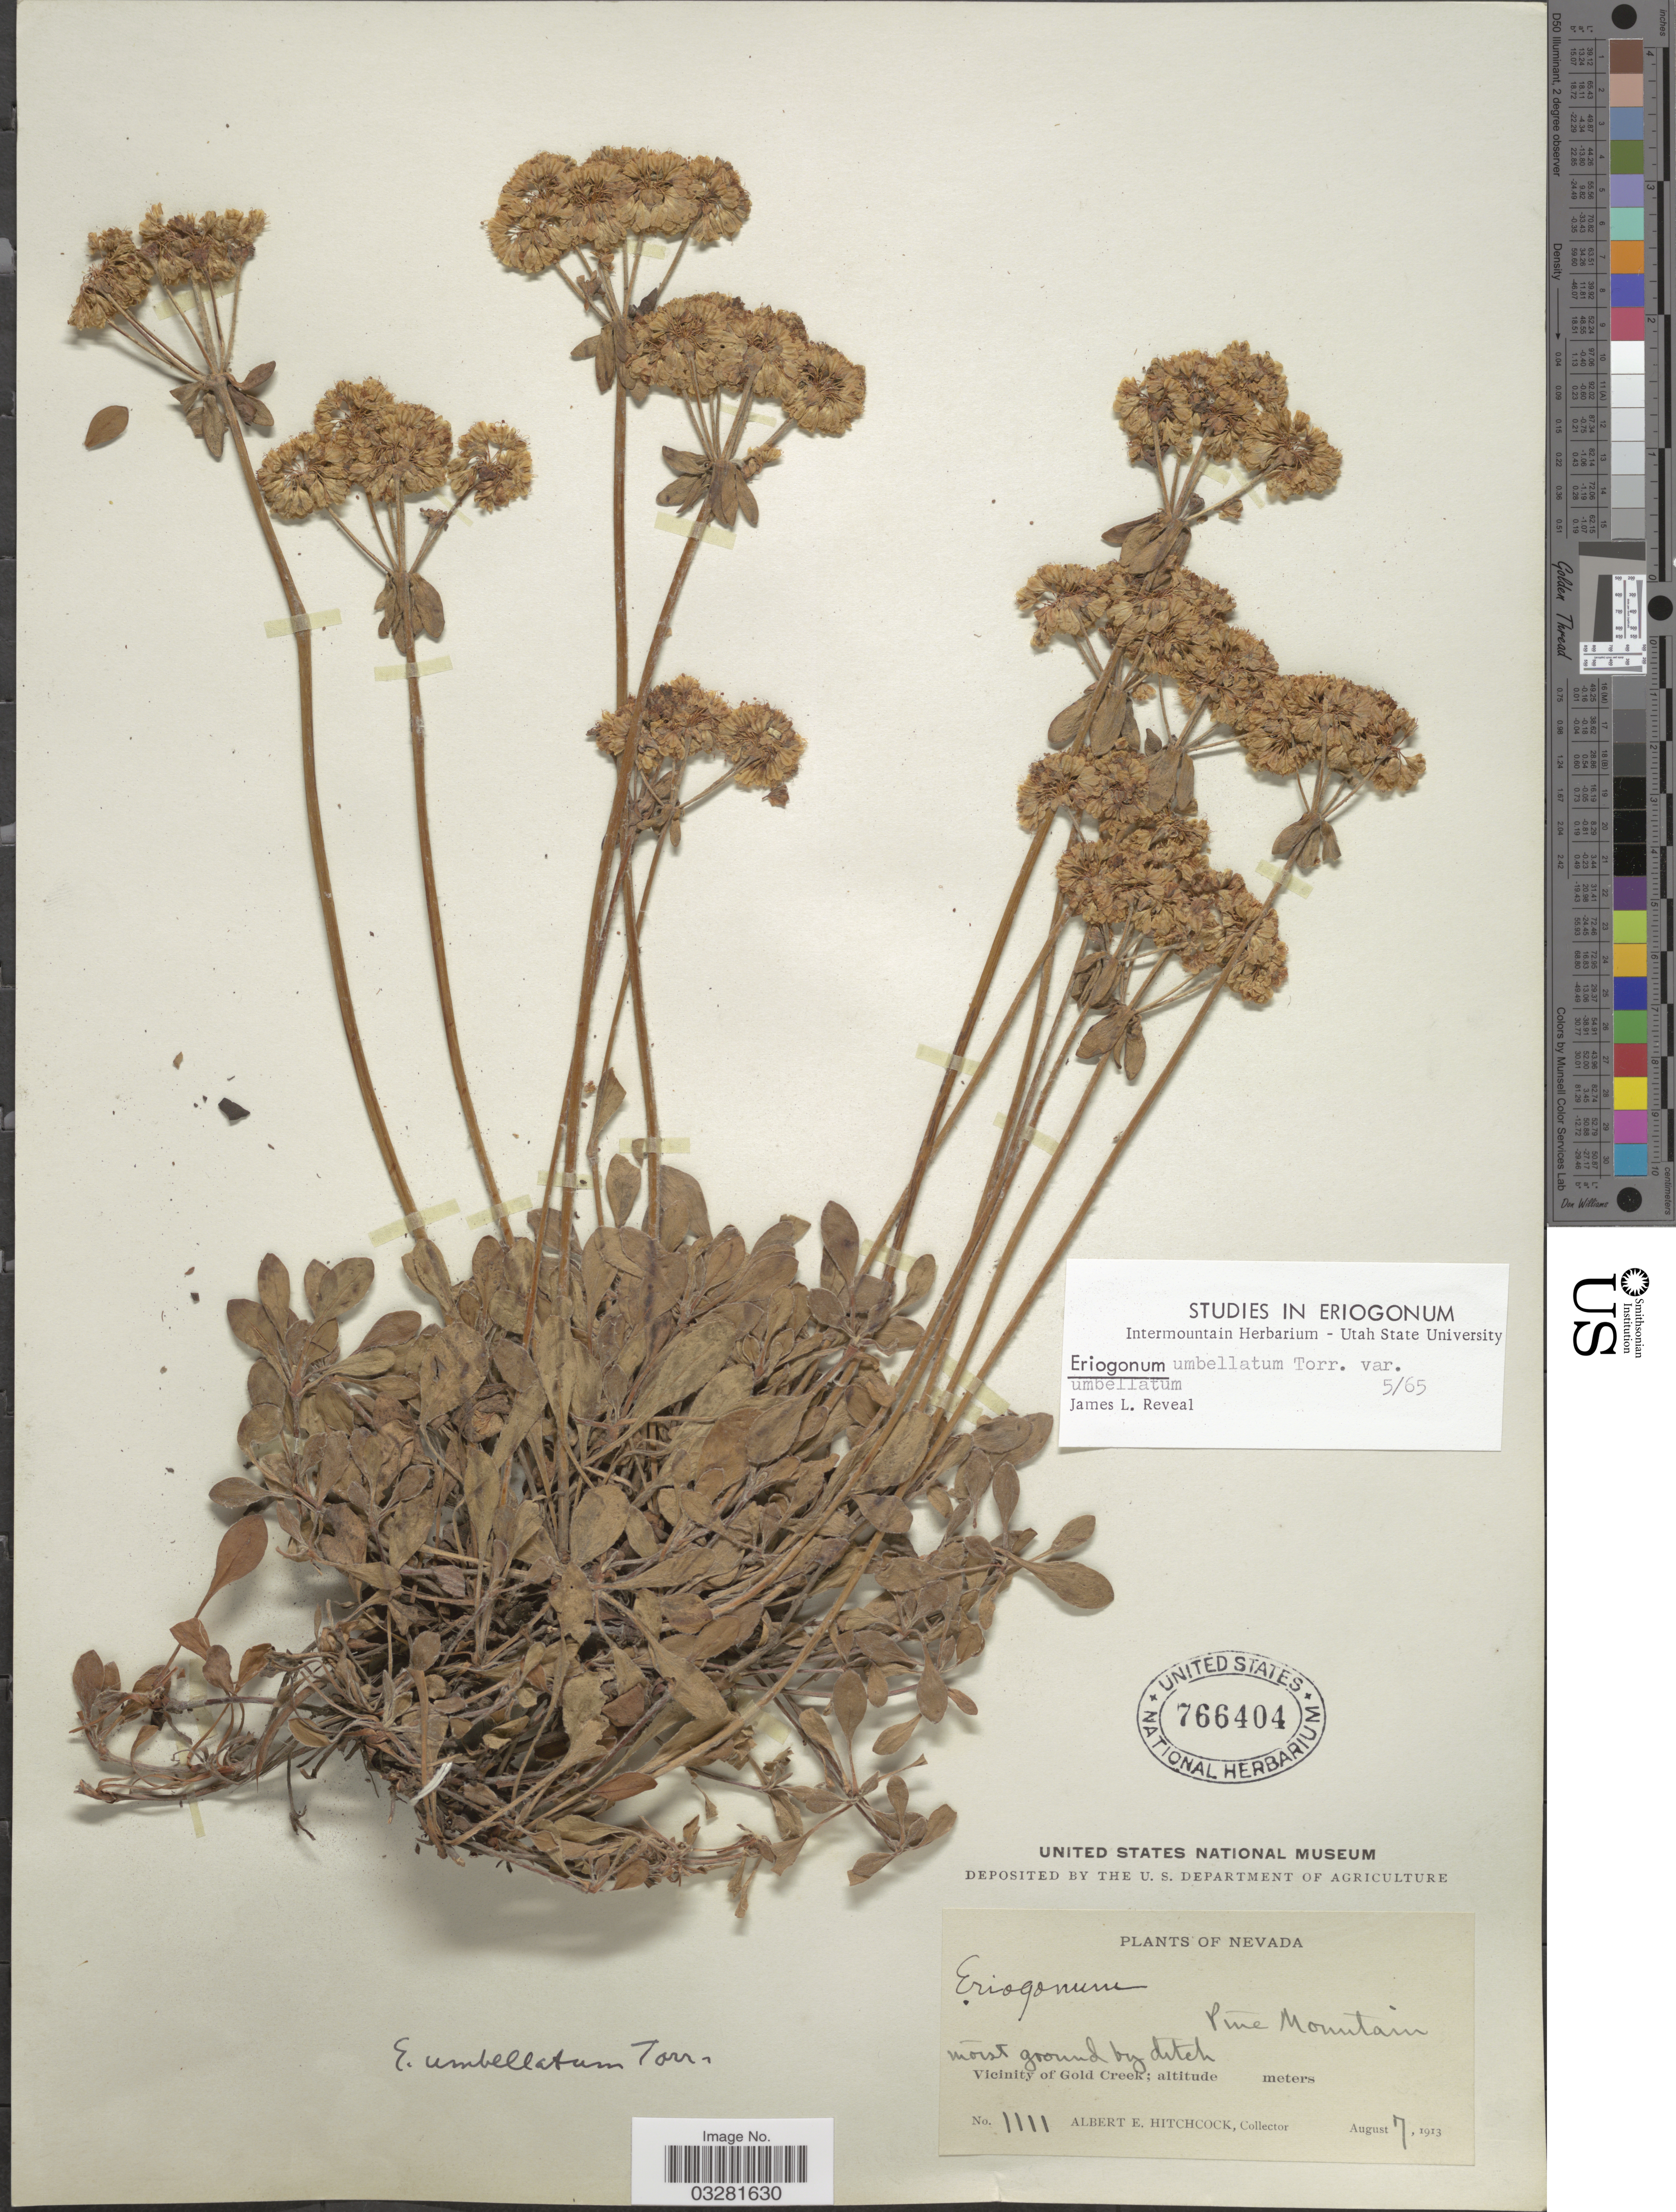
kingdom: Plantae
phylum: Tracheophyta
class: Magnoliopsida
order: Caryophyllales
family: Polygonaceae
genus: Eriogonum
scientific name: Eriogonum umbellatum var. intectum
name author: A. Nelson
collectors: A. Hitchcock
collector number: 1111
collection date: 1913-08-07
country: United States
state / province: Nevada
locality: Pine Mountain. Vicinity of Gold Creek.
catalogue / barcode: US 766404